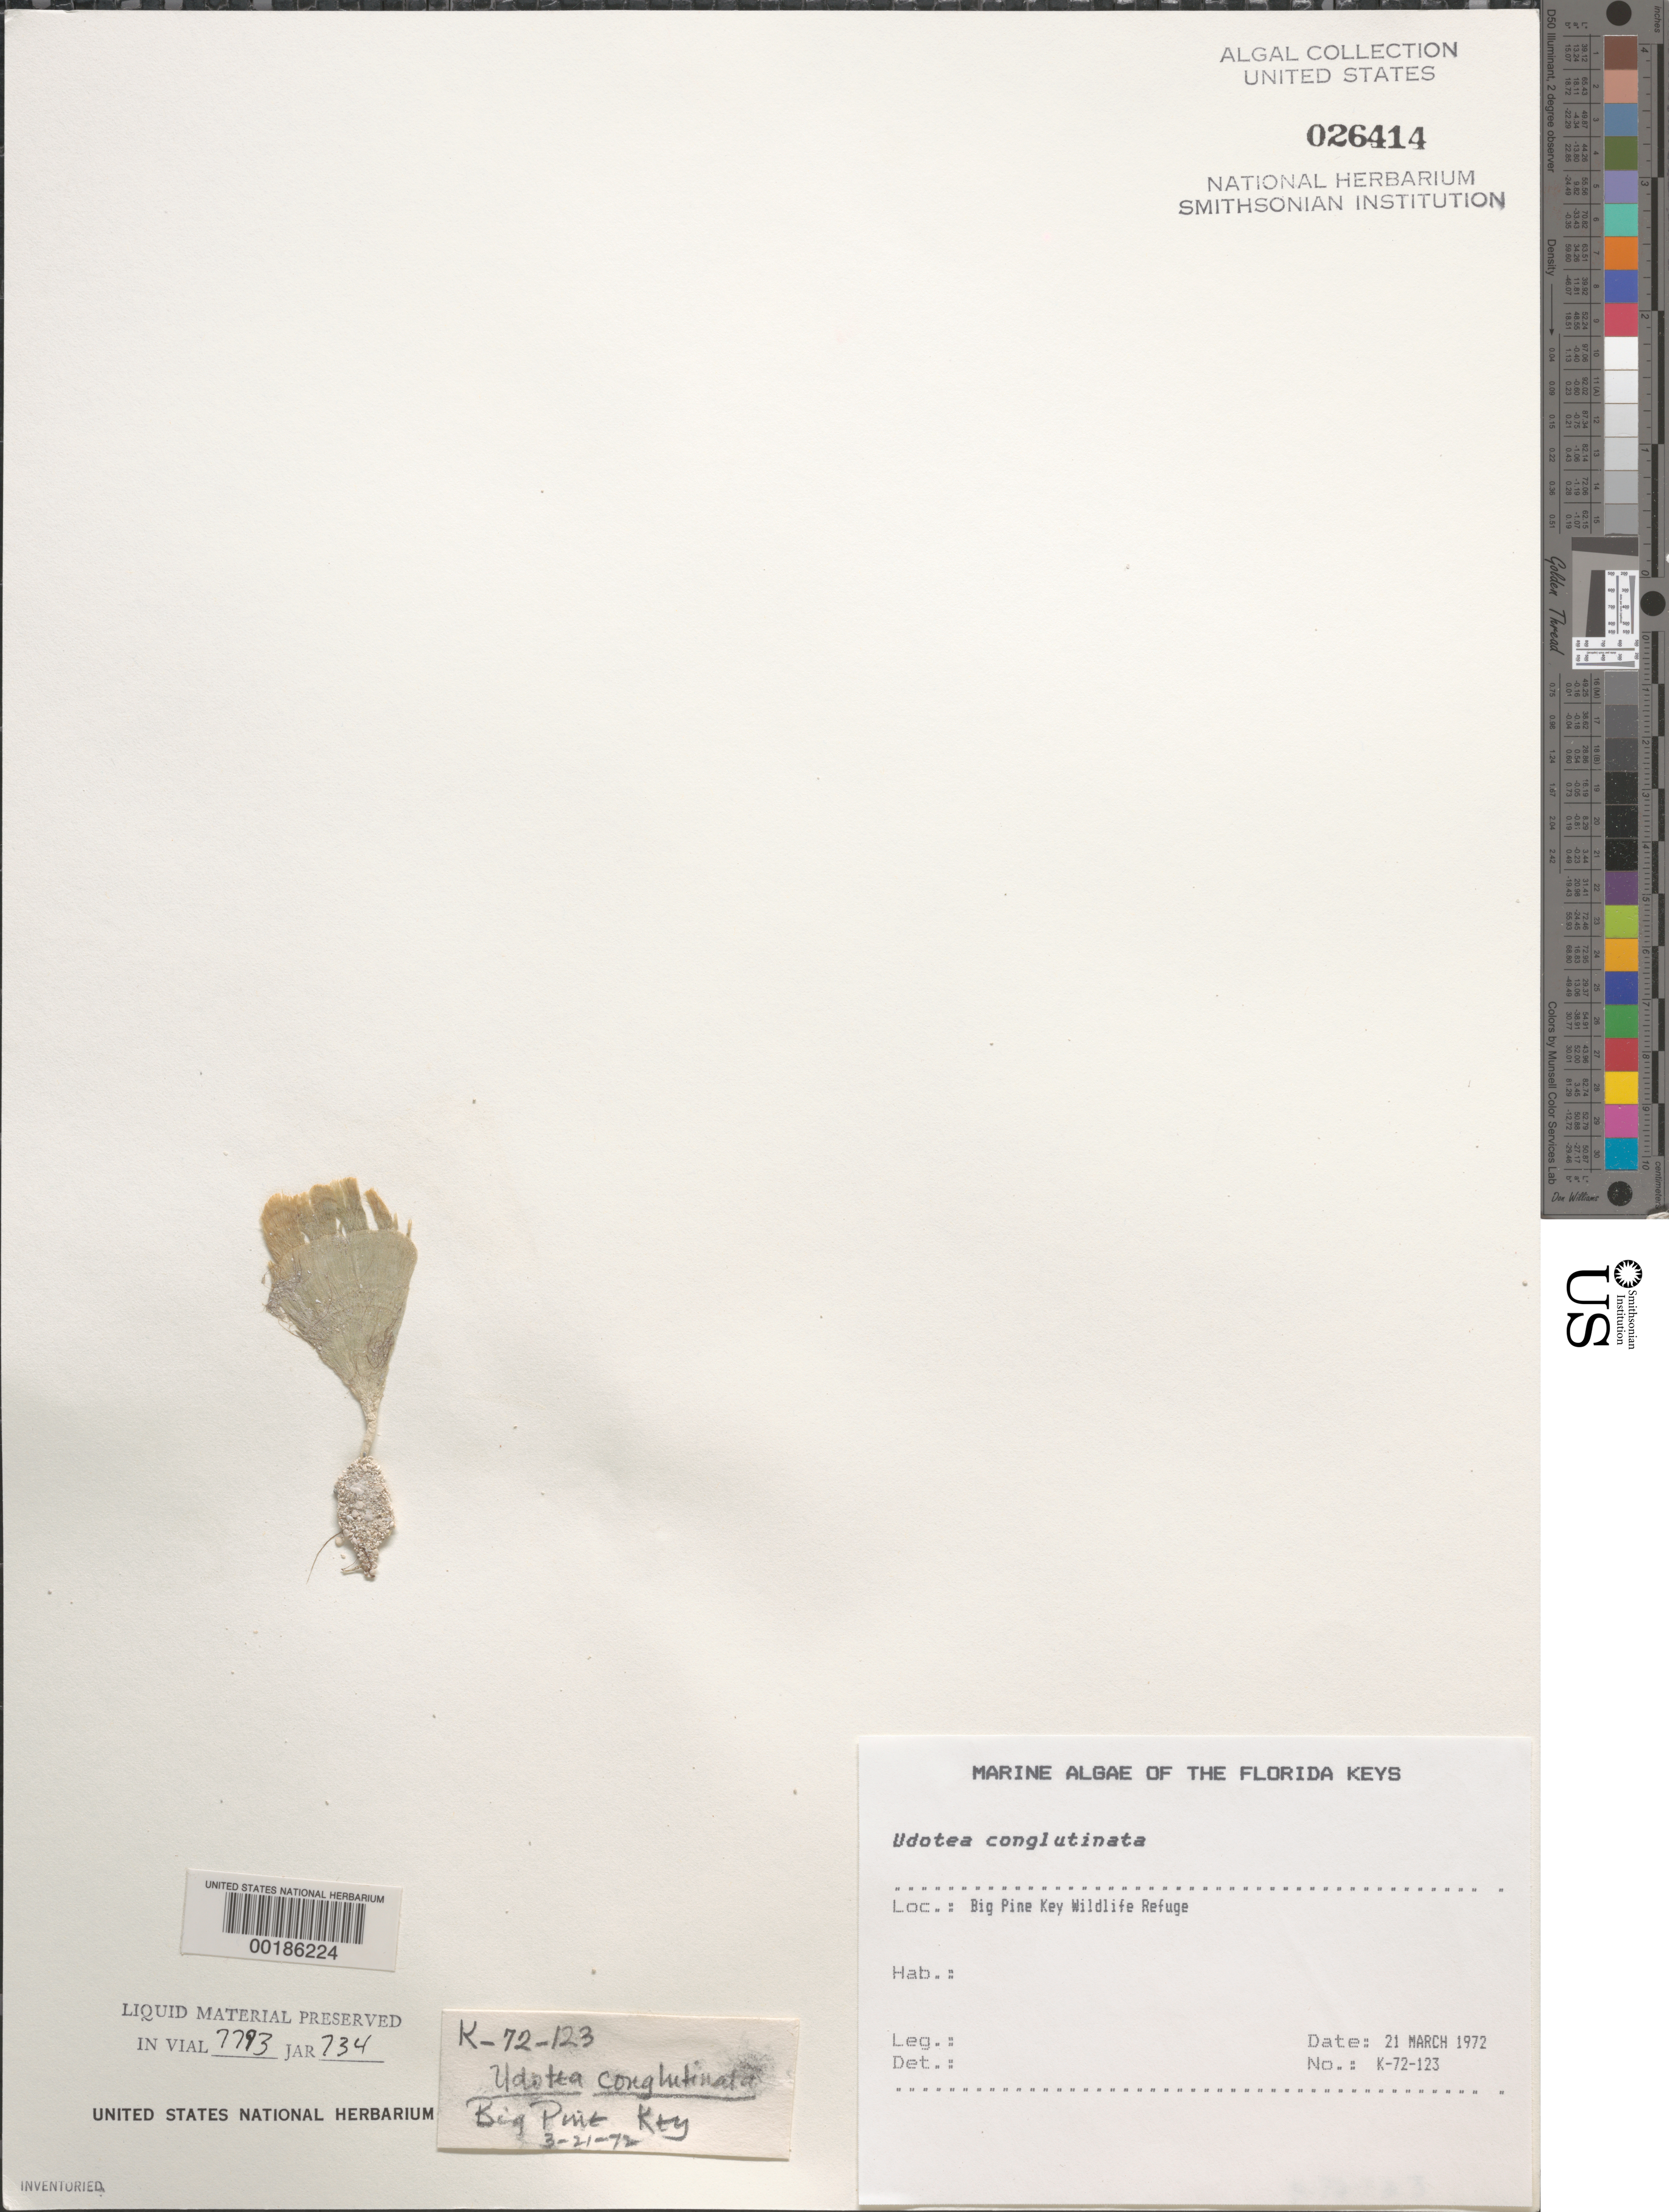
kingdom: Plantae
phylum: Chlorophyta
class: Ulvophyceae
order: Bryopsidales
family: Udoteaceae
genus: Udotea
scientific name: Udotea conglutinata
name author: (Ellis & Sol.) J.V.Lamouroux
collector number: K-72-123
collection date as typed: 21 Mar 1972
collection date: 1972-03-21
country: United States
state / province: Florida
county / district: Monroe County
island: Big Pine Key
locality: Big Pine Key Wildlife Refuge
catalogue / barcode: US 26414